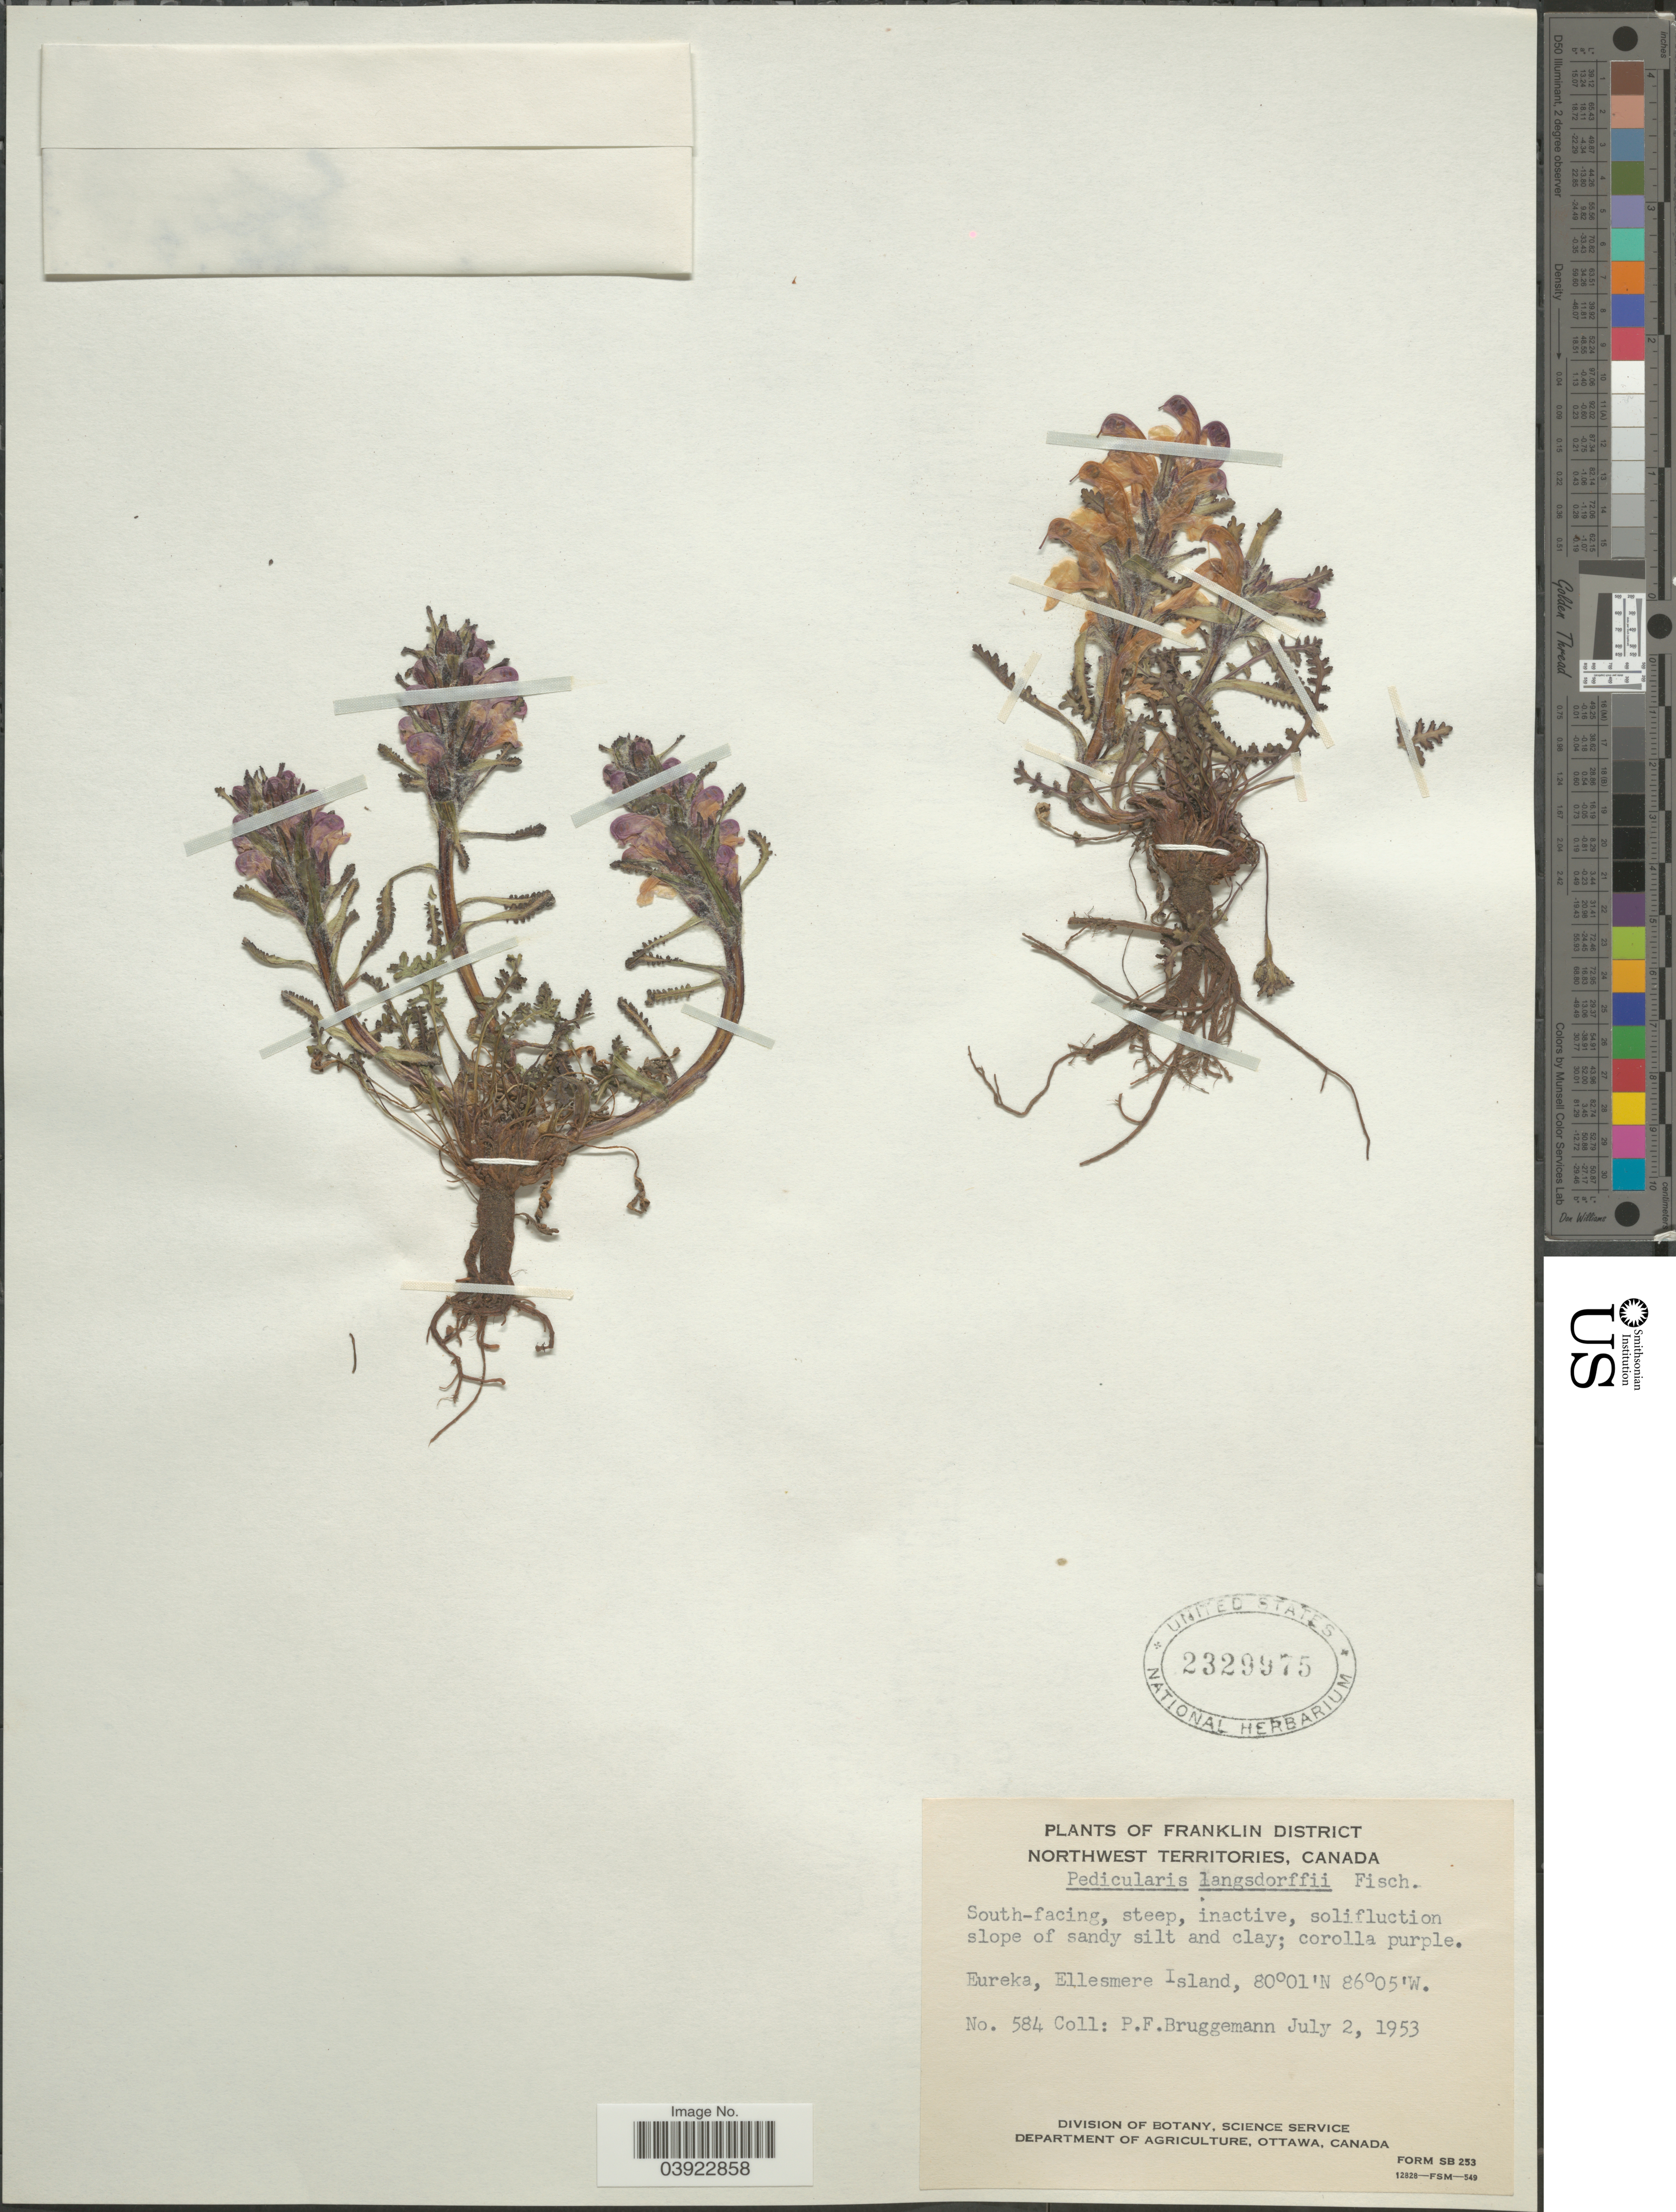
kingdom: Plantae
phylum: Tracheophyta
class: Magnoliopsida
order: Lamiales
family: Orobanchaceae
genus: Pedicularis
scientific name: Pedicularis langsdorffii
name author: Fisch. ex Steven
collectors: P. Bruggemann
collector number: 584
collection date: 1953-07-02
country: Canada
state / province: Northwest Territories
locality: Franklin District. Eureka, Ellesmere Island.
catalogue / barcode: US 2329975